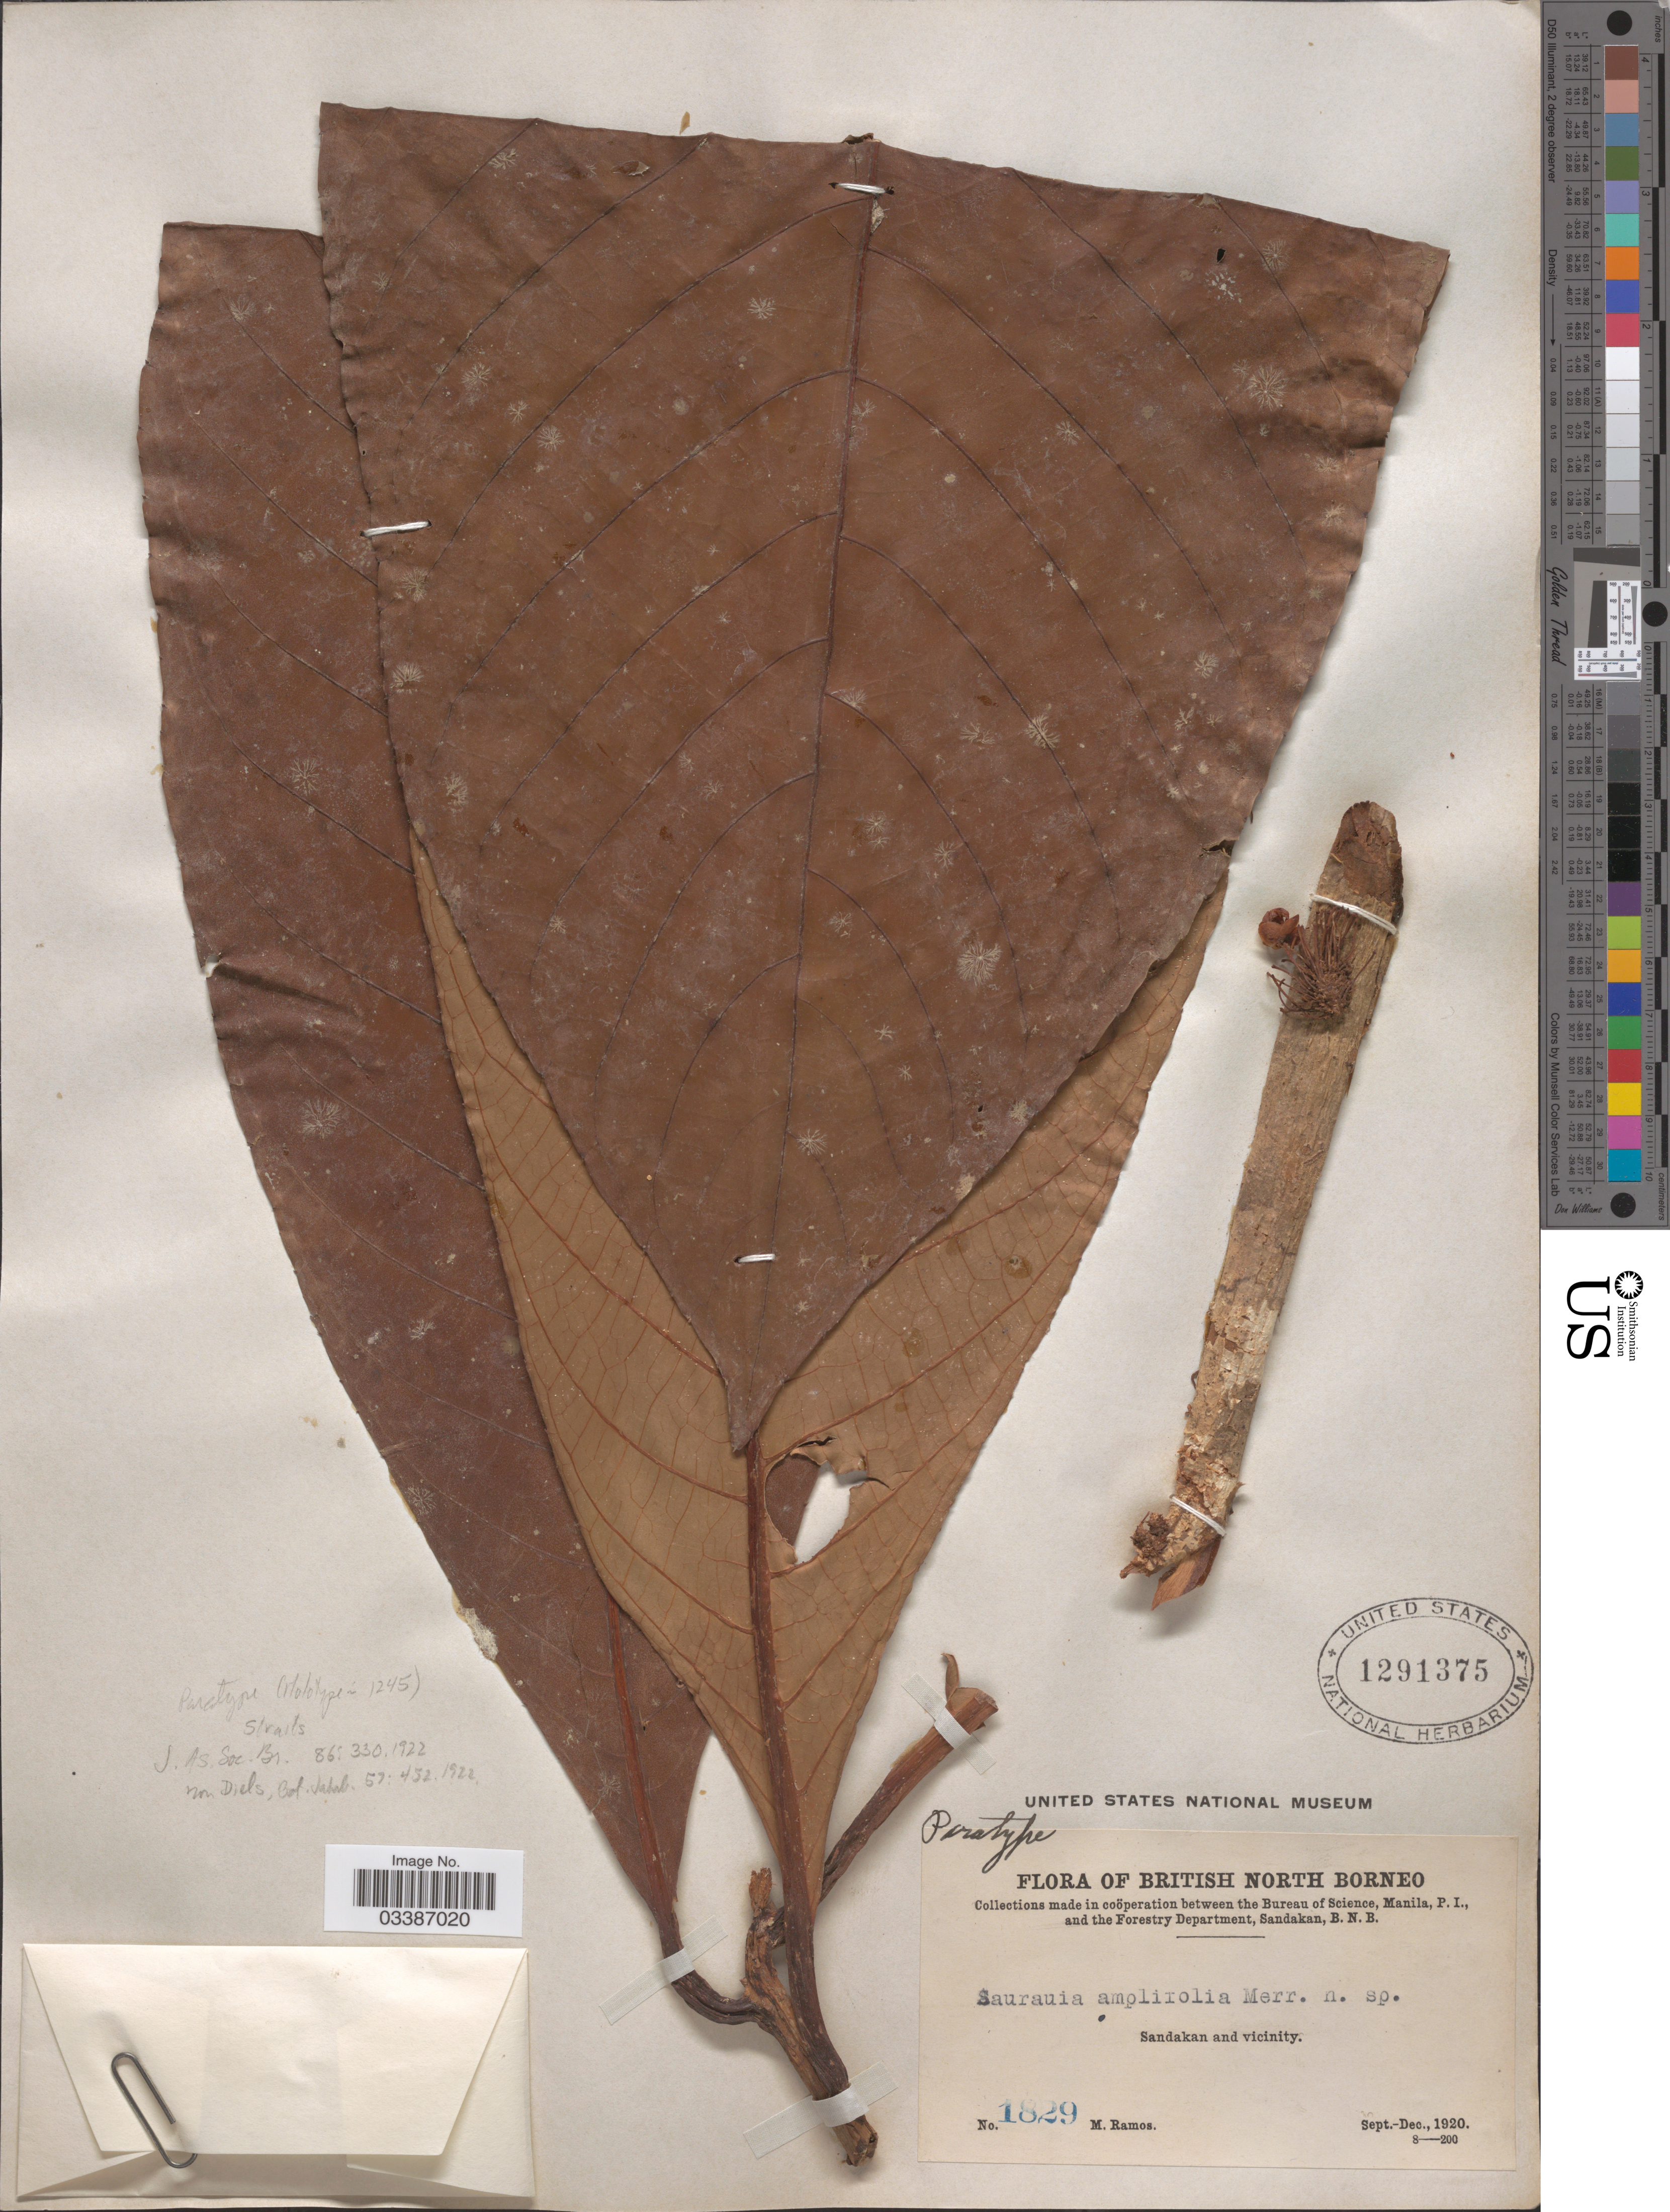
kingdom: Plantae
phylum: Tracheophyta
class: Magnoliopsida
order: Ericales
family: Actinidiaceae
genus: Saurauia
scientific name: Saurauia amplifolia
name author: Merr.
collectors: M. Ramos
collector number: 1829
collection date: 1920-09/1920-12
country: Malaysia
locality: British North Borneo. Sandakan and vicinity.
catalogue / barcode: US 1291375